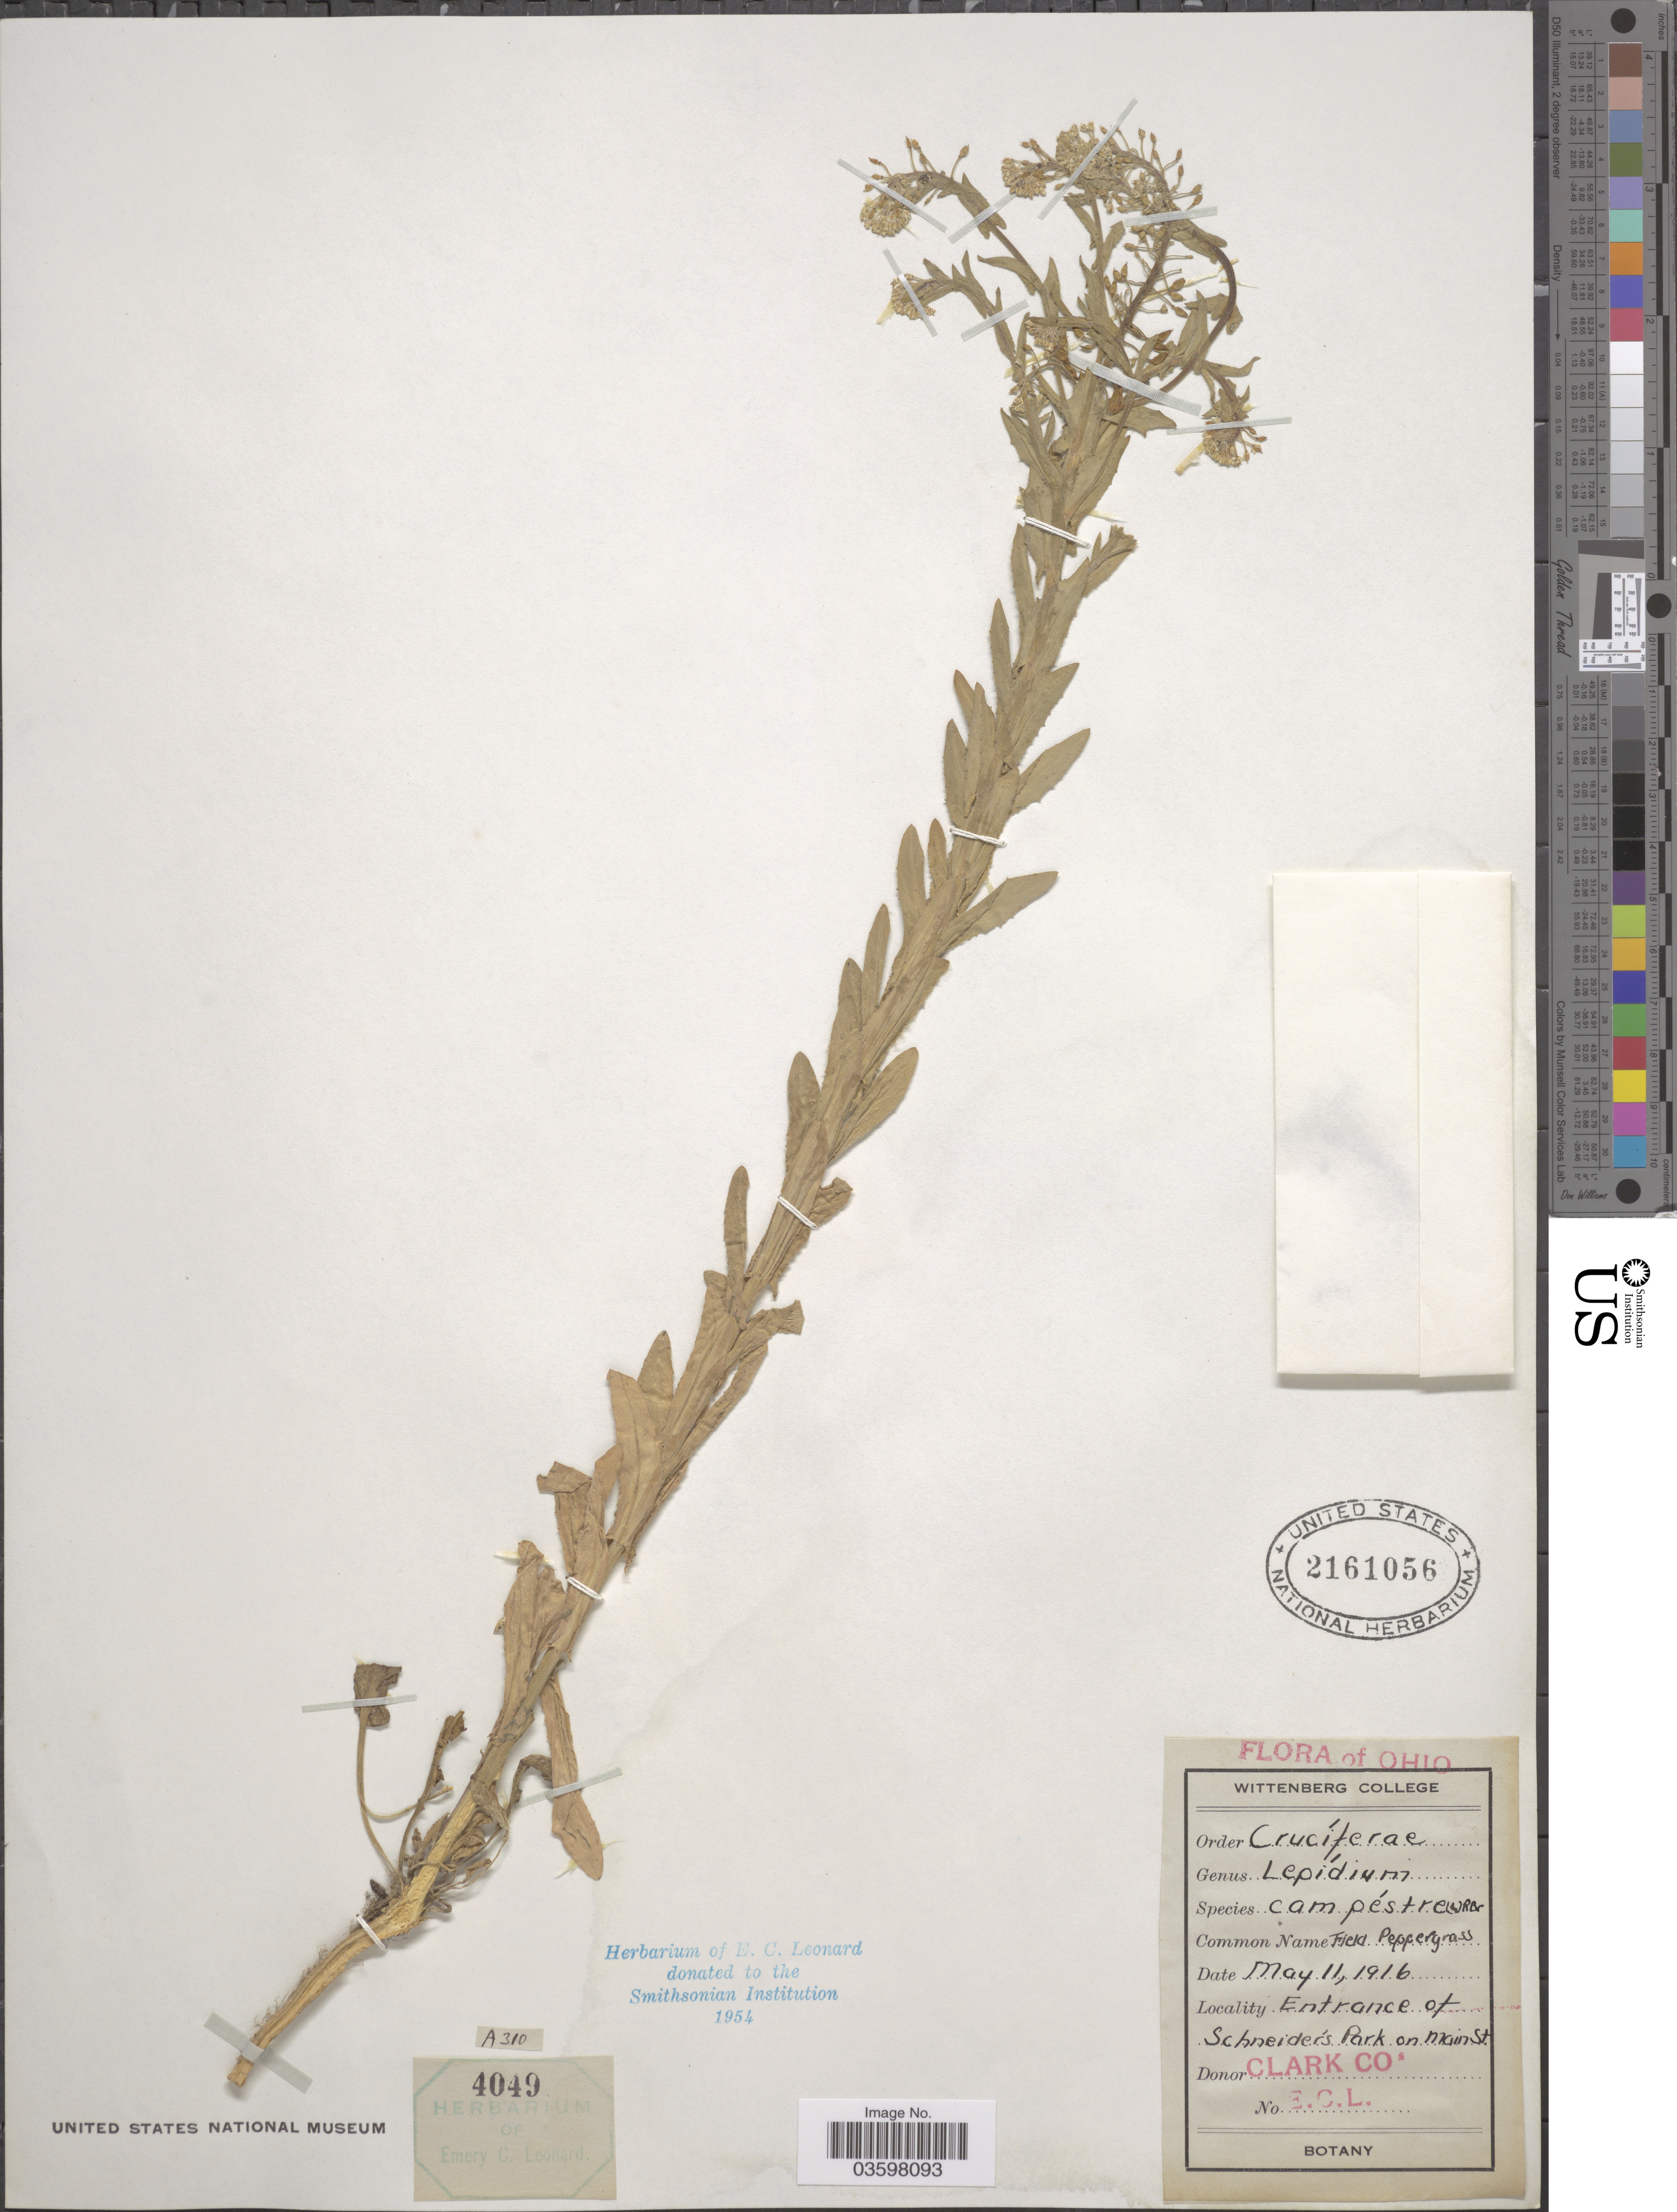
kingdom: Plantae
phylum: Tracheophyta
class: Magnoliopsida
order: Brassicales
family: Brassicaceae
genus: Lepidium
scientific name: Lepidium campestre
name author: (L.) W.T. Aiton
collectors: E. C. Leonard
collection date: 1916-05-11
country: United States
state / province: Ohio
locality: Entrance of Scheider's Park on Main St. Clark Co.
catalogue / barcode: US 2161056